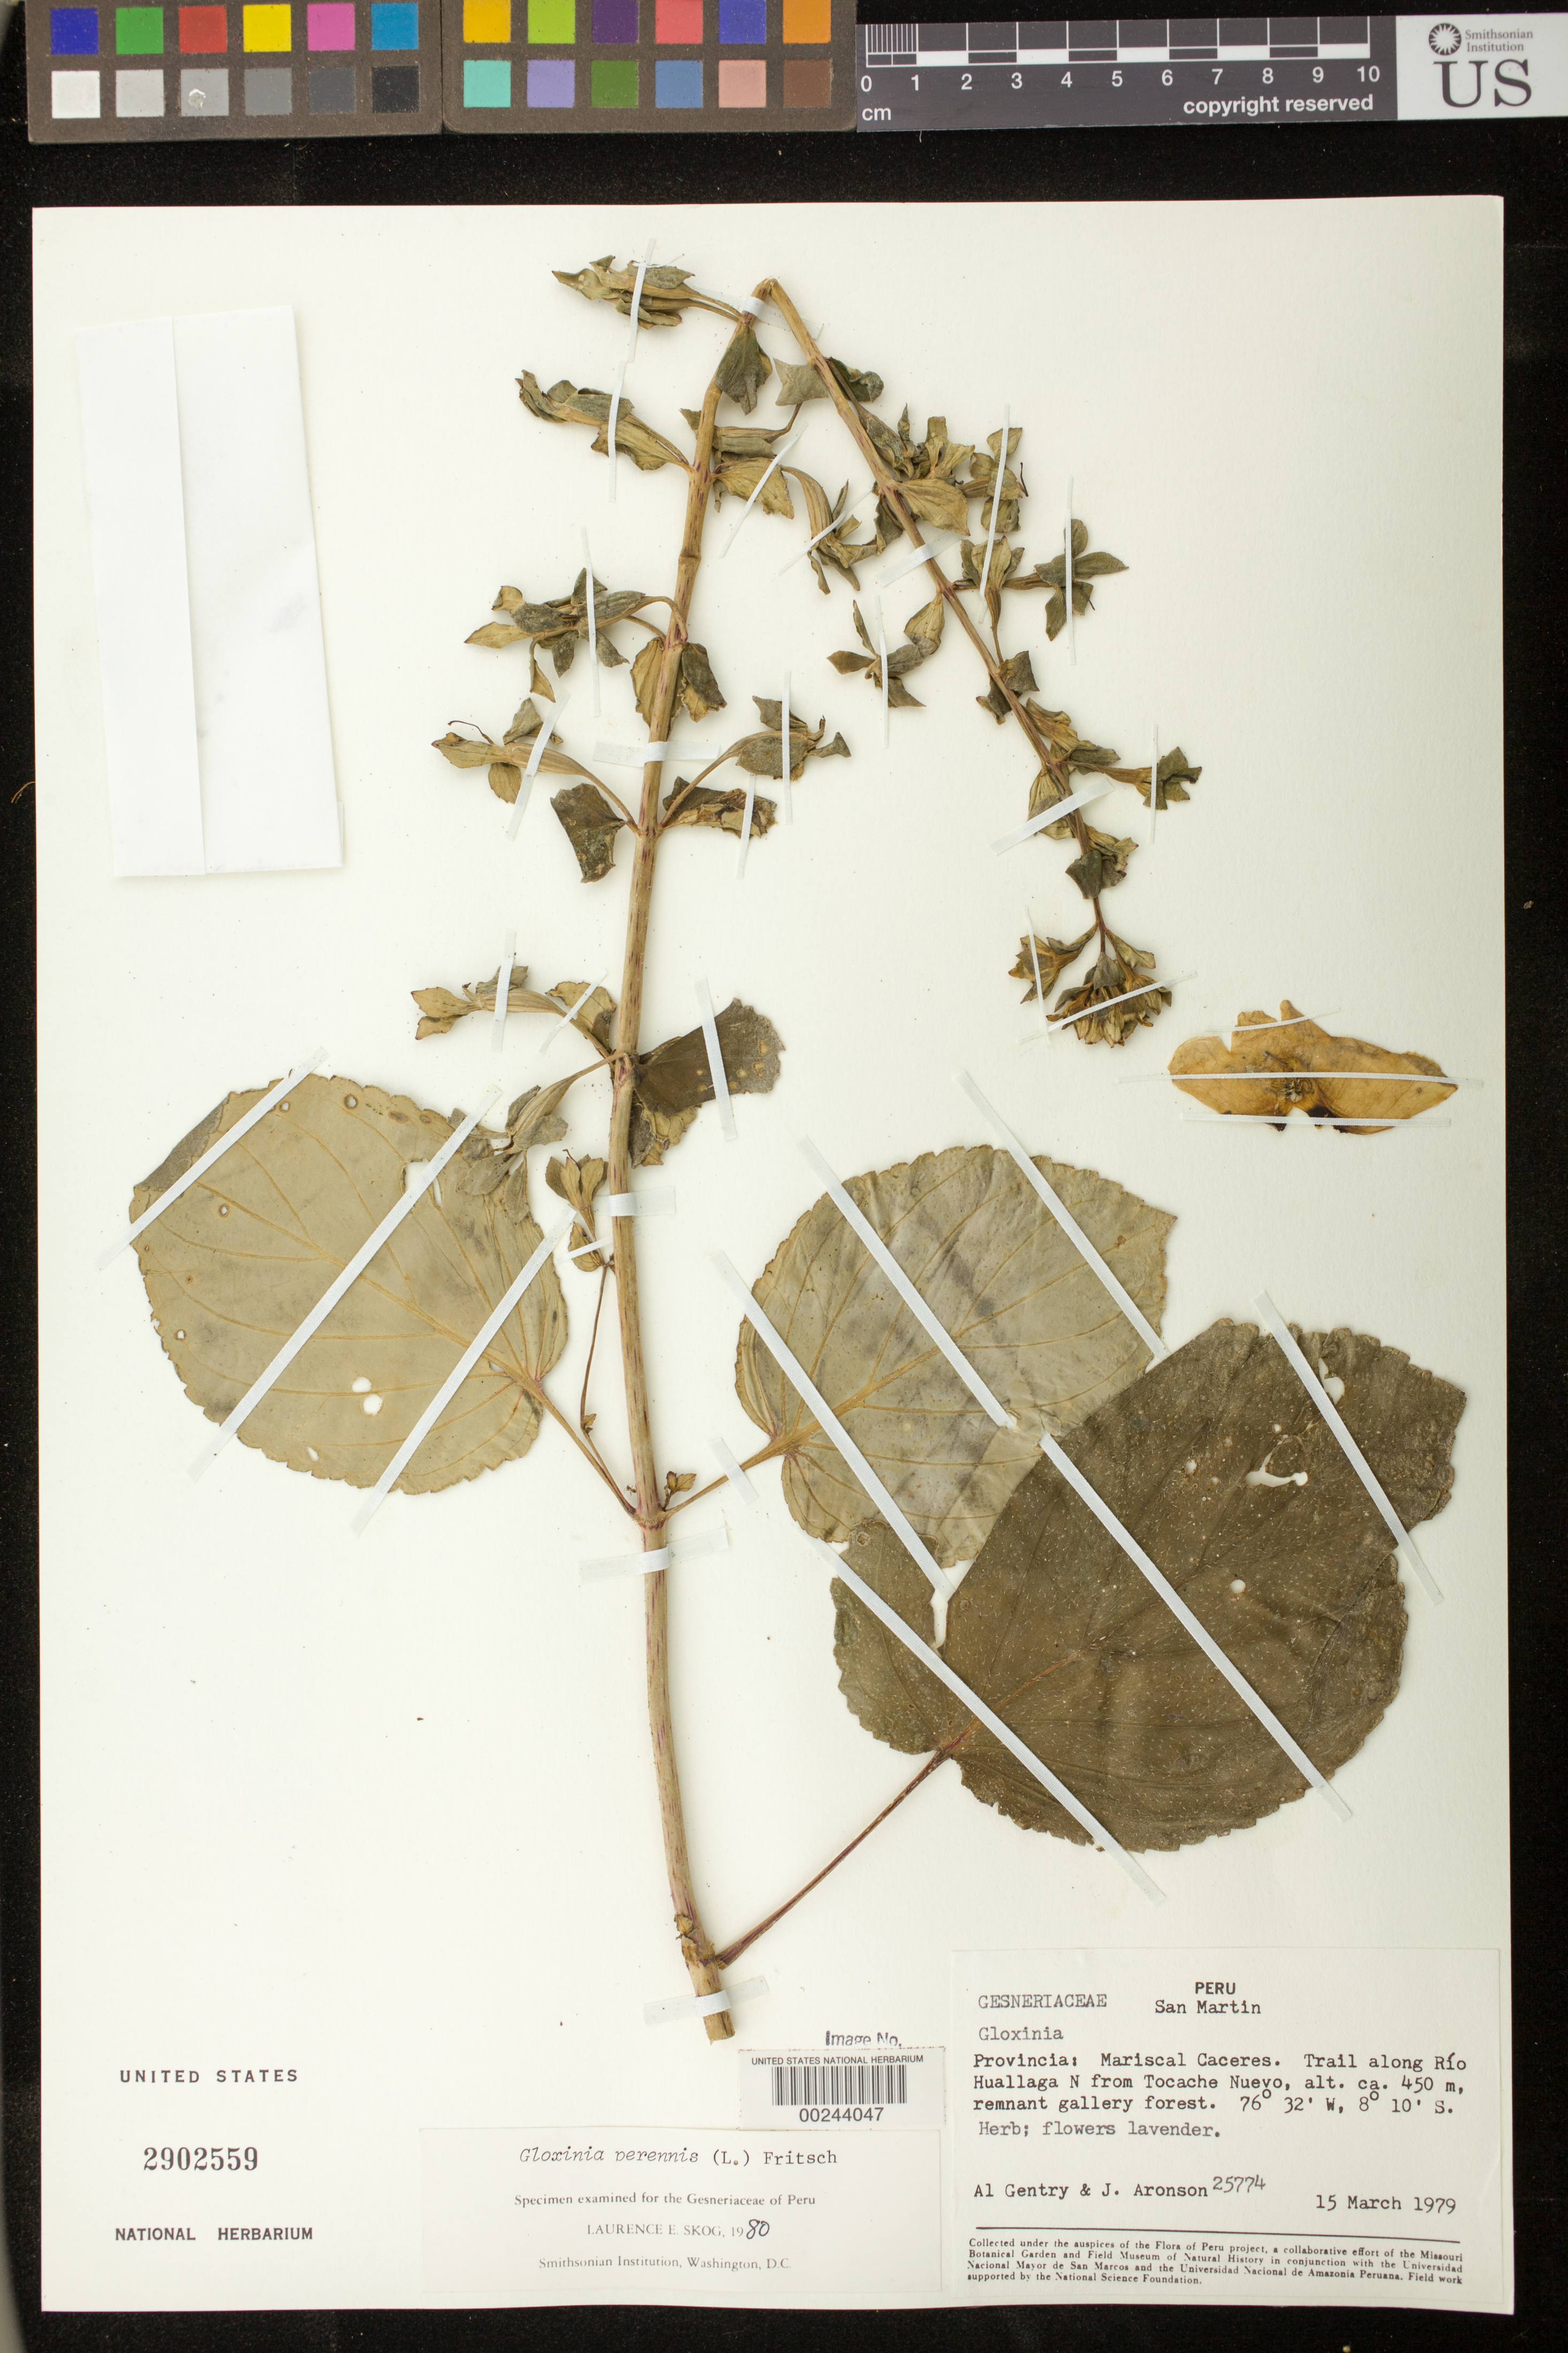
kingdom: Plantae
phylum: Tracheophyta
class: Magnoliopsida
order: Lamiales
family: Gesneriaceae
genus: Gloxinia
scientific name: Gloxinia perennis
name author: (L.) Fritsch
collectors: A. H. Gentry & J. Aronson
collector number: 25774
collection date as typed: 15 Mar 1979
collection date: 1979-03-15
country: Peru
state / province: San Martín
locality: Prov. Mariscal Caceres; trail along Rio Huallago N from Tocache Nuevo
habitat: Remnant gallery forest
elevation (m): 450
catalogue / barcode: US 2902559